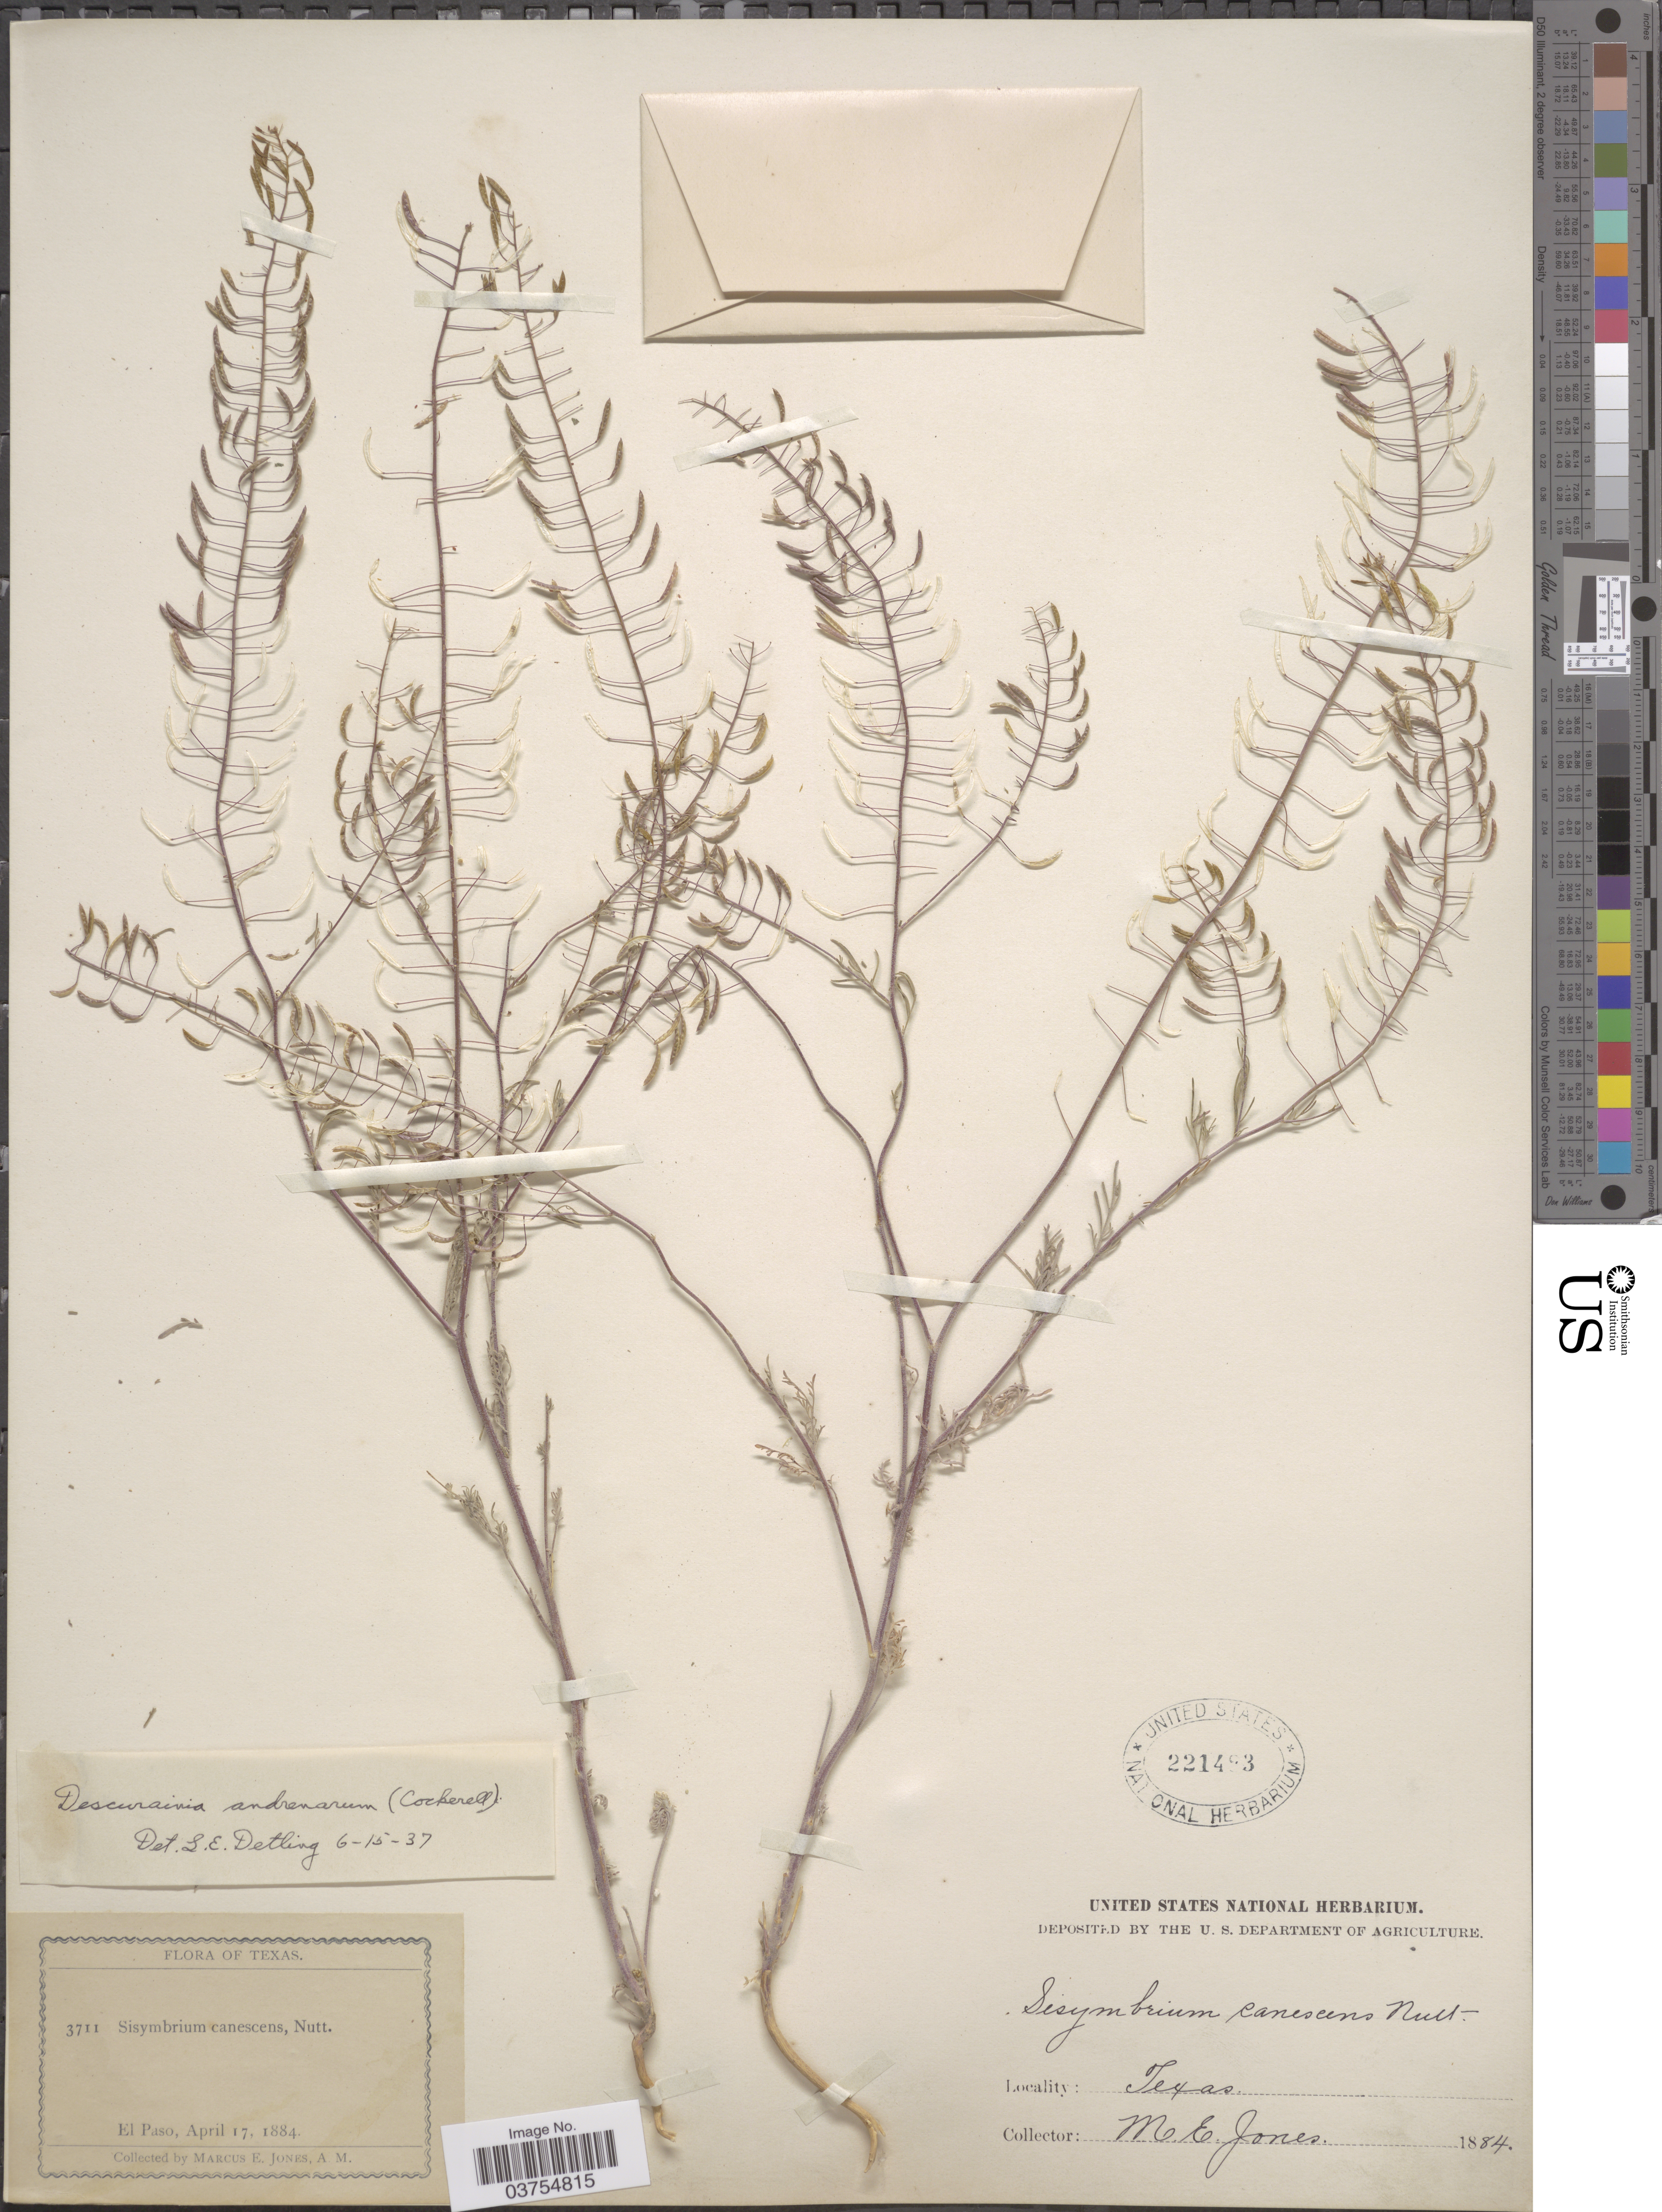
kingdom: Plantae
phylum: Tracheophyta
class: Magnoliopsida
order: Brassicales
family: Brassicaceae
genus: Descurainia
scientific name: Descurainia pinnata subsp. halictorum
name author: (Cockerell) Detling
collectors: M. E. Jones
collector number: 3711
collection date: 1884-04-17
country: United States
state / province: Texas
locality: El Paso.